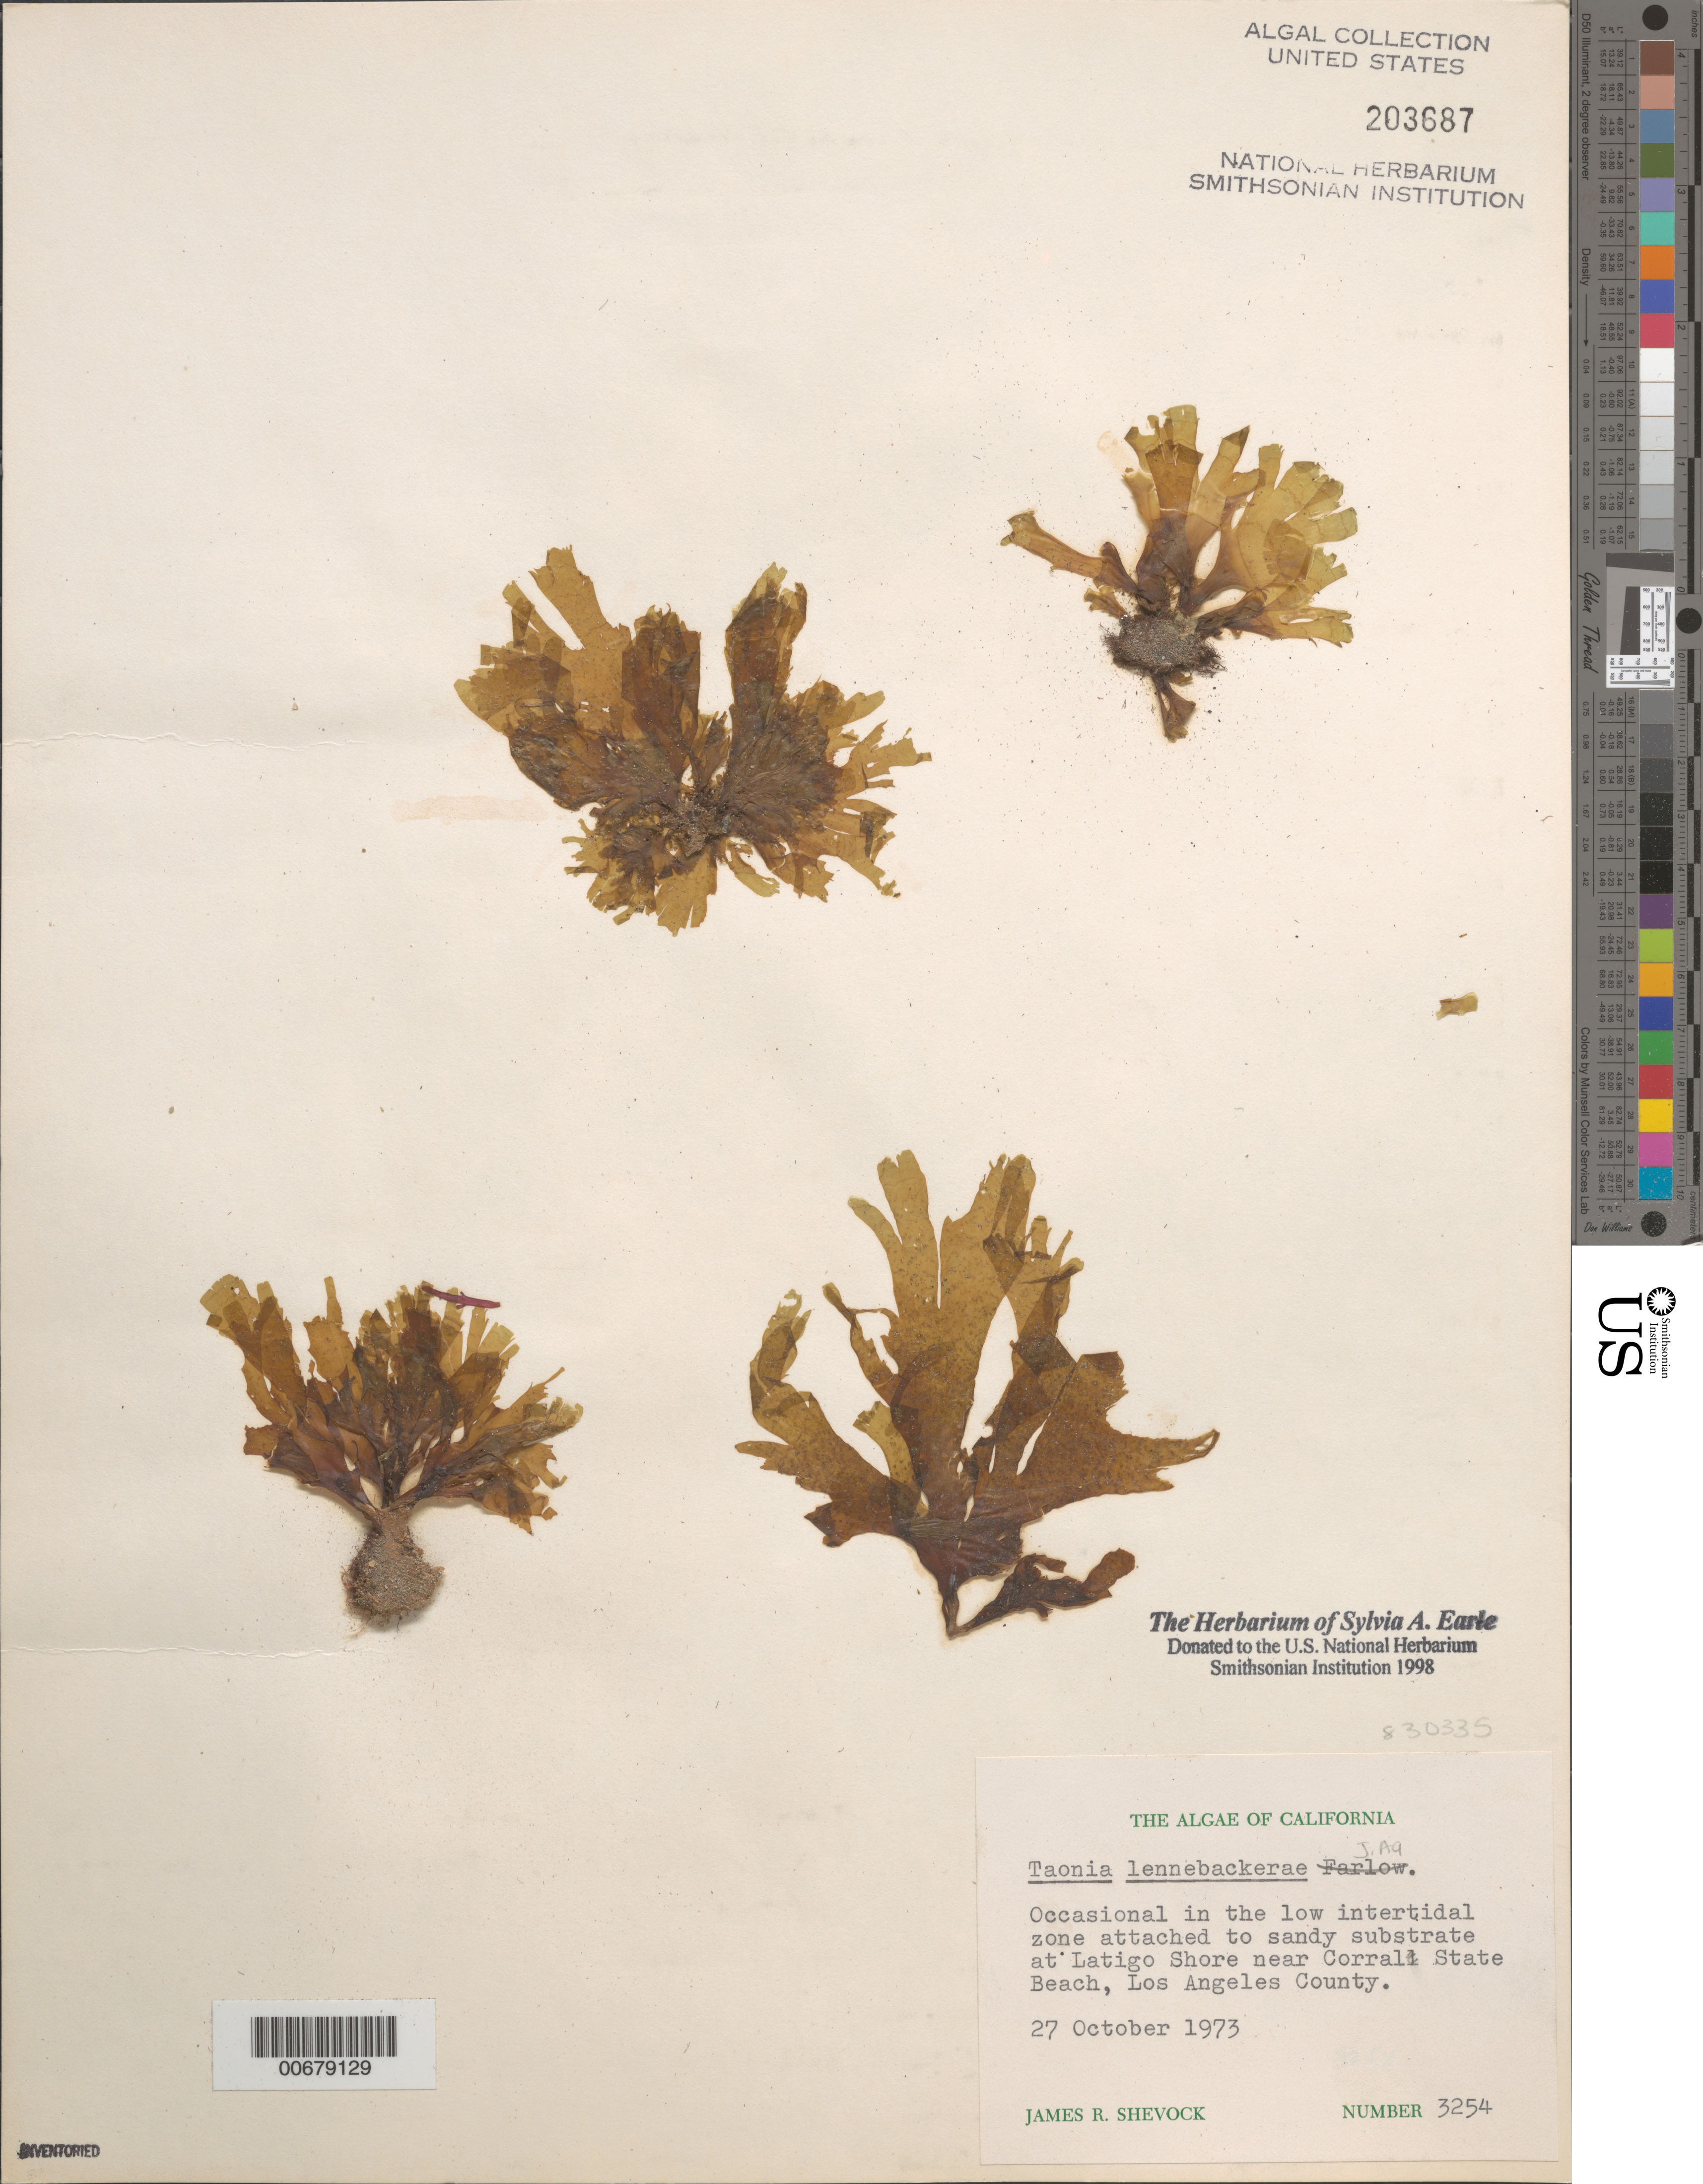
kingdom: Chromista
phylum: Ochrophyta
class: Phaeophyceae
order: Dictyotales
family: Dictyotaceae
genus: Taonia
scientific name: Taonia lennebackerae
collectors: J. R. Shevock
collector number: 3254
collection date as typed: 27 Oct 1973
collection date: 1973-10-27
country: United States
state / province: California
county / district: Los Angeles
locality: Latigo Shore, near Corral State Beach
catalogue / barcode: US 203687